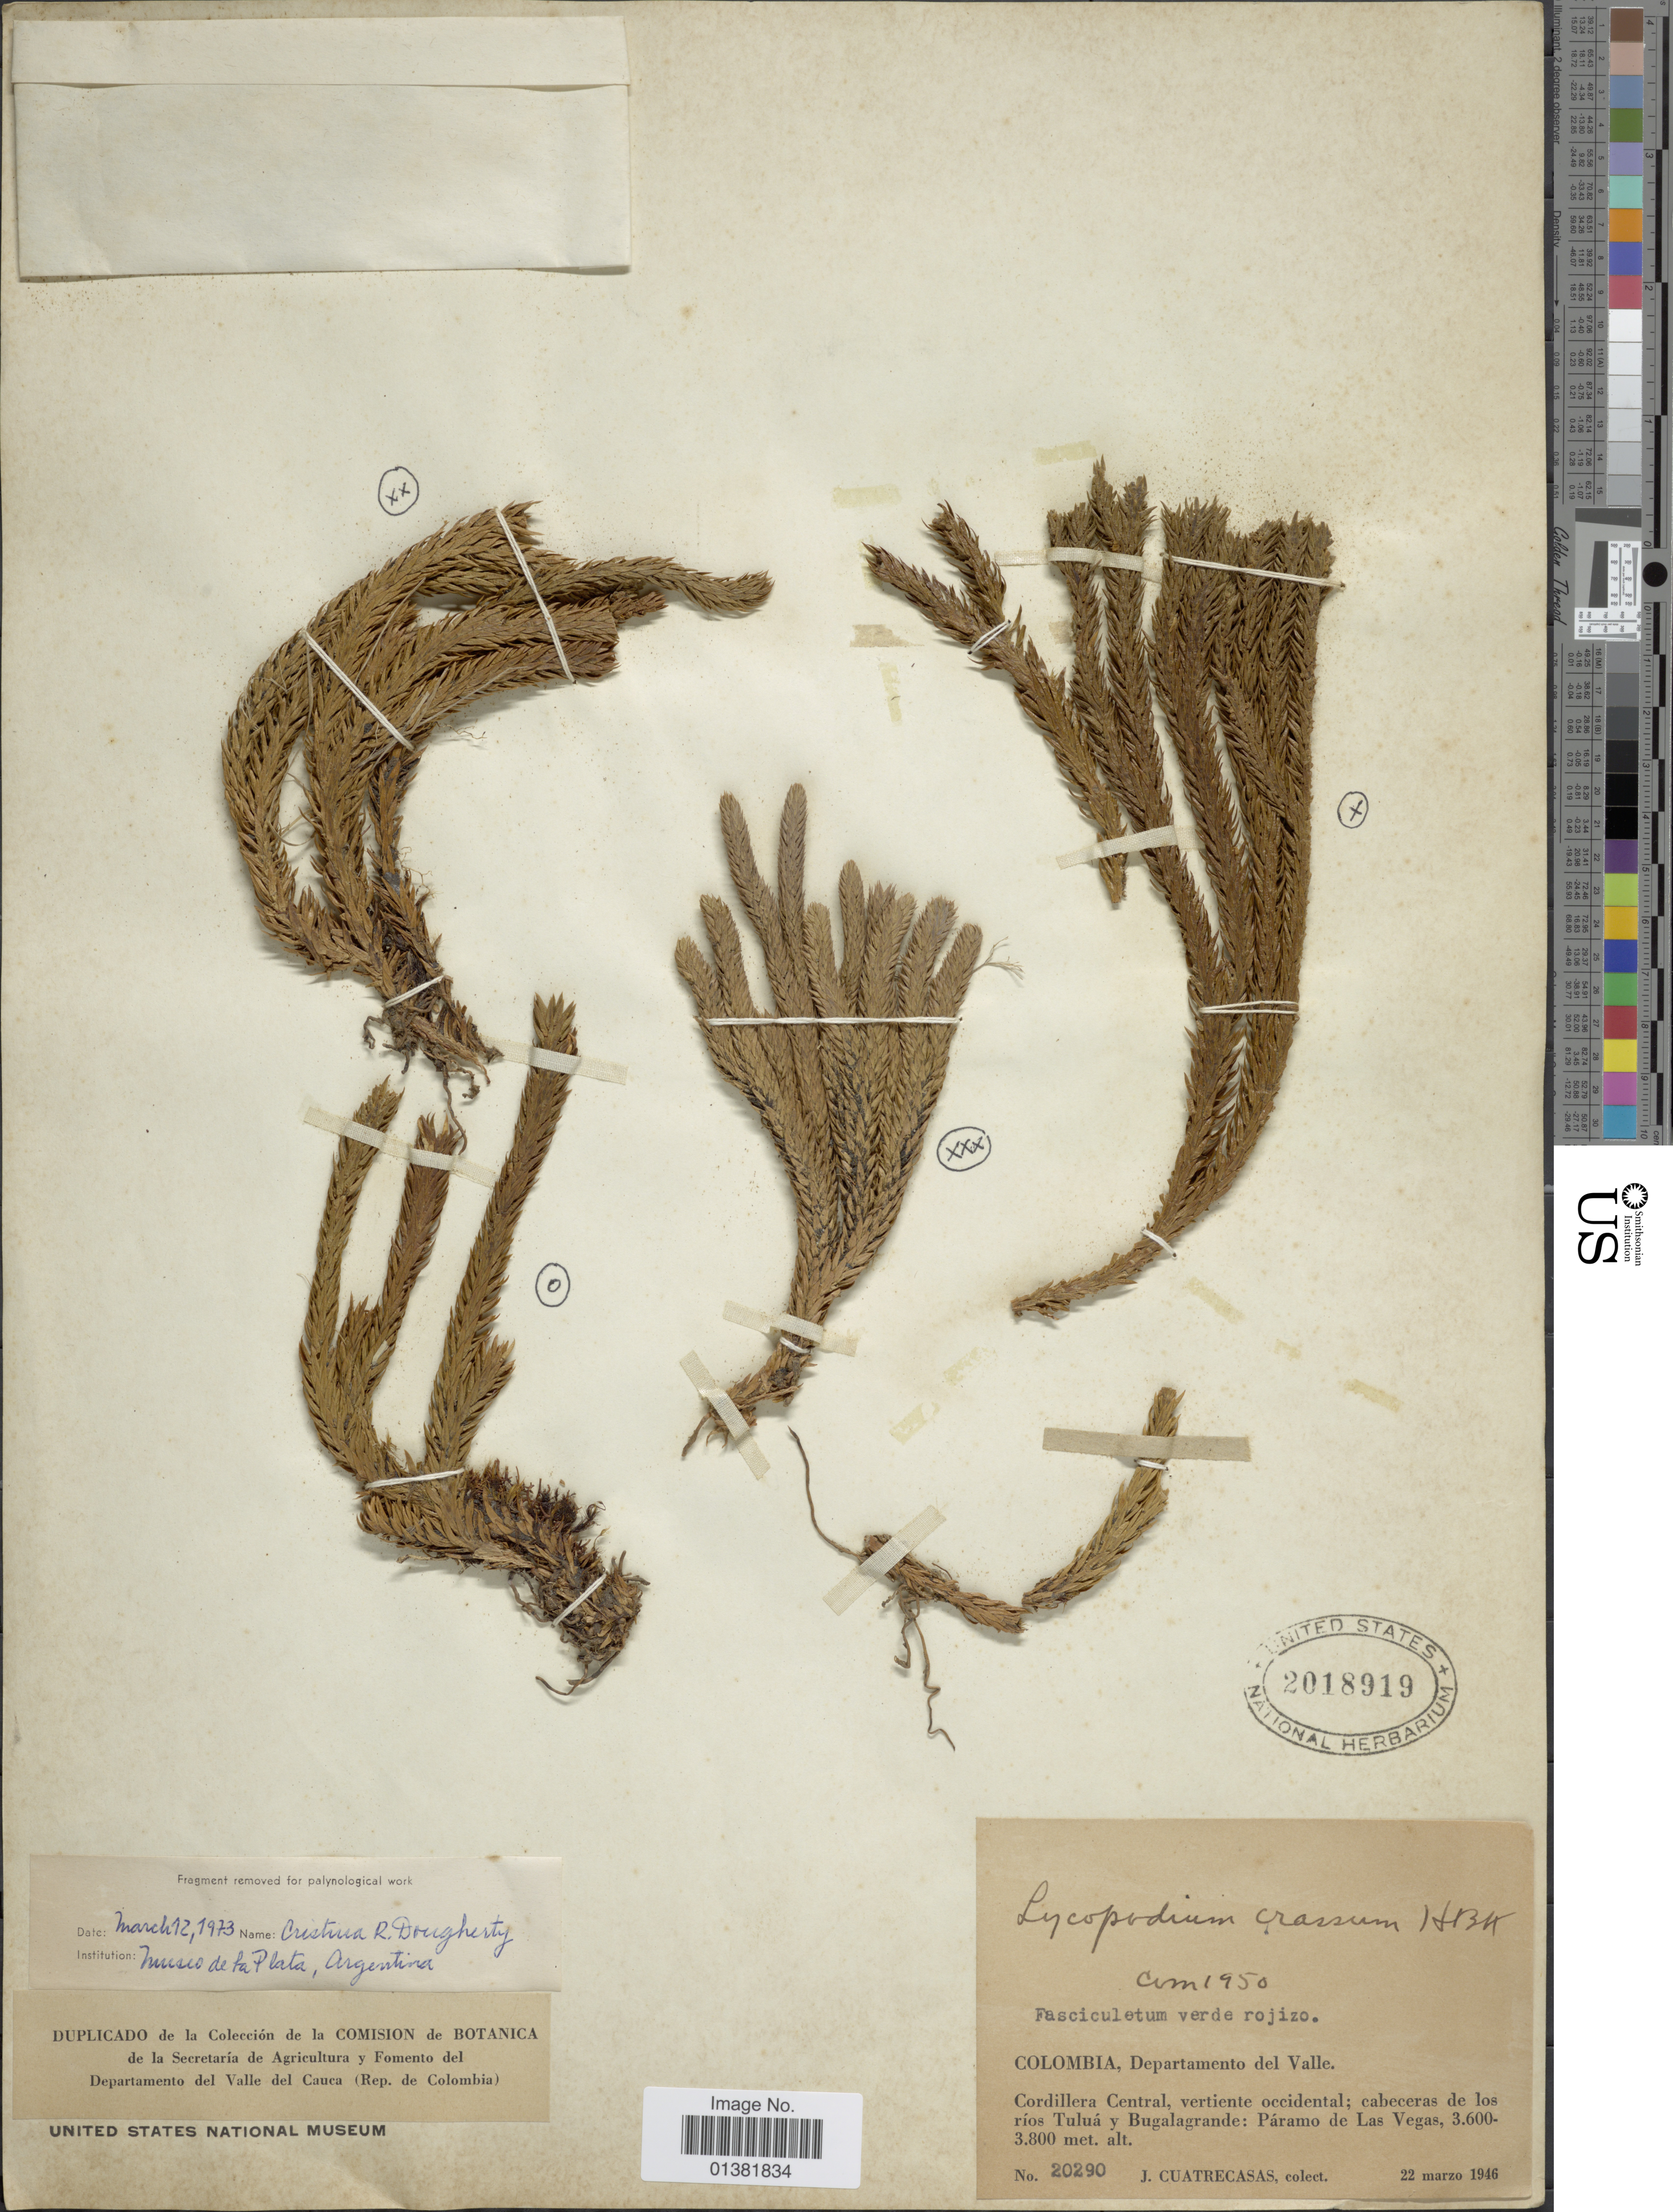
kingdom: Plantae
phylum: Tracheophyta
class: Lycopodiopsida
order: Lycopodiales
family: Lycopodiaceae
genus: Phlegmariurus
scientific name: Phlegmariurus crassus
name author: (Humb. & Bonpl. ex Willd.) B. Øllg.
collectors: J. Cuatrecasas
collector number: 20290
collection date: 1946-03-22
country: Colombia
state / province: Valle del Cauca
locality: Cordillera Central, vertiente occidental; cabeceras de los ríos Tuluá y Bugalagrande: Páramo de Las Vegas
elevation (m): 3600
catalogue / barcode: US 2018919